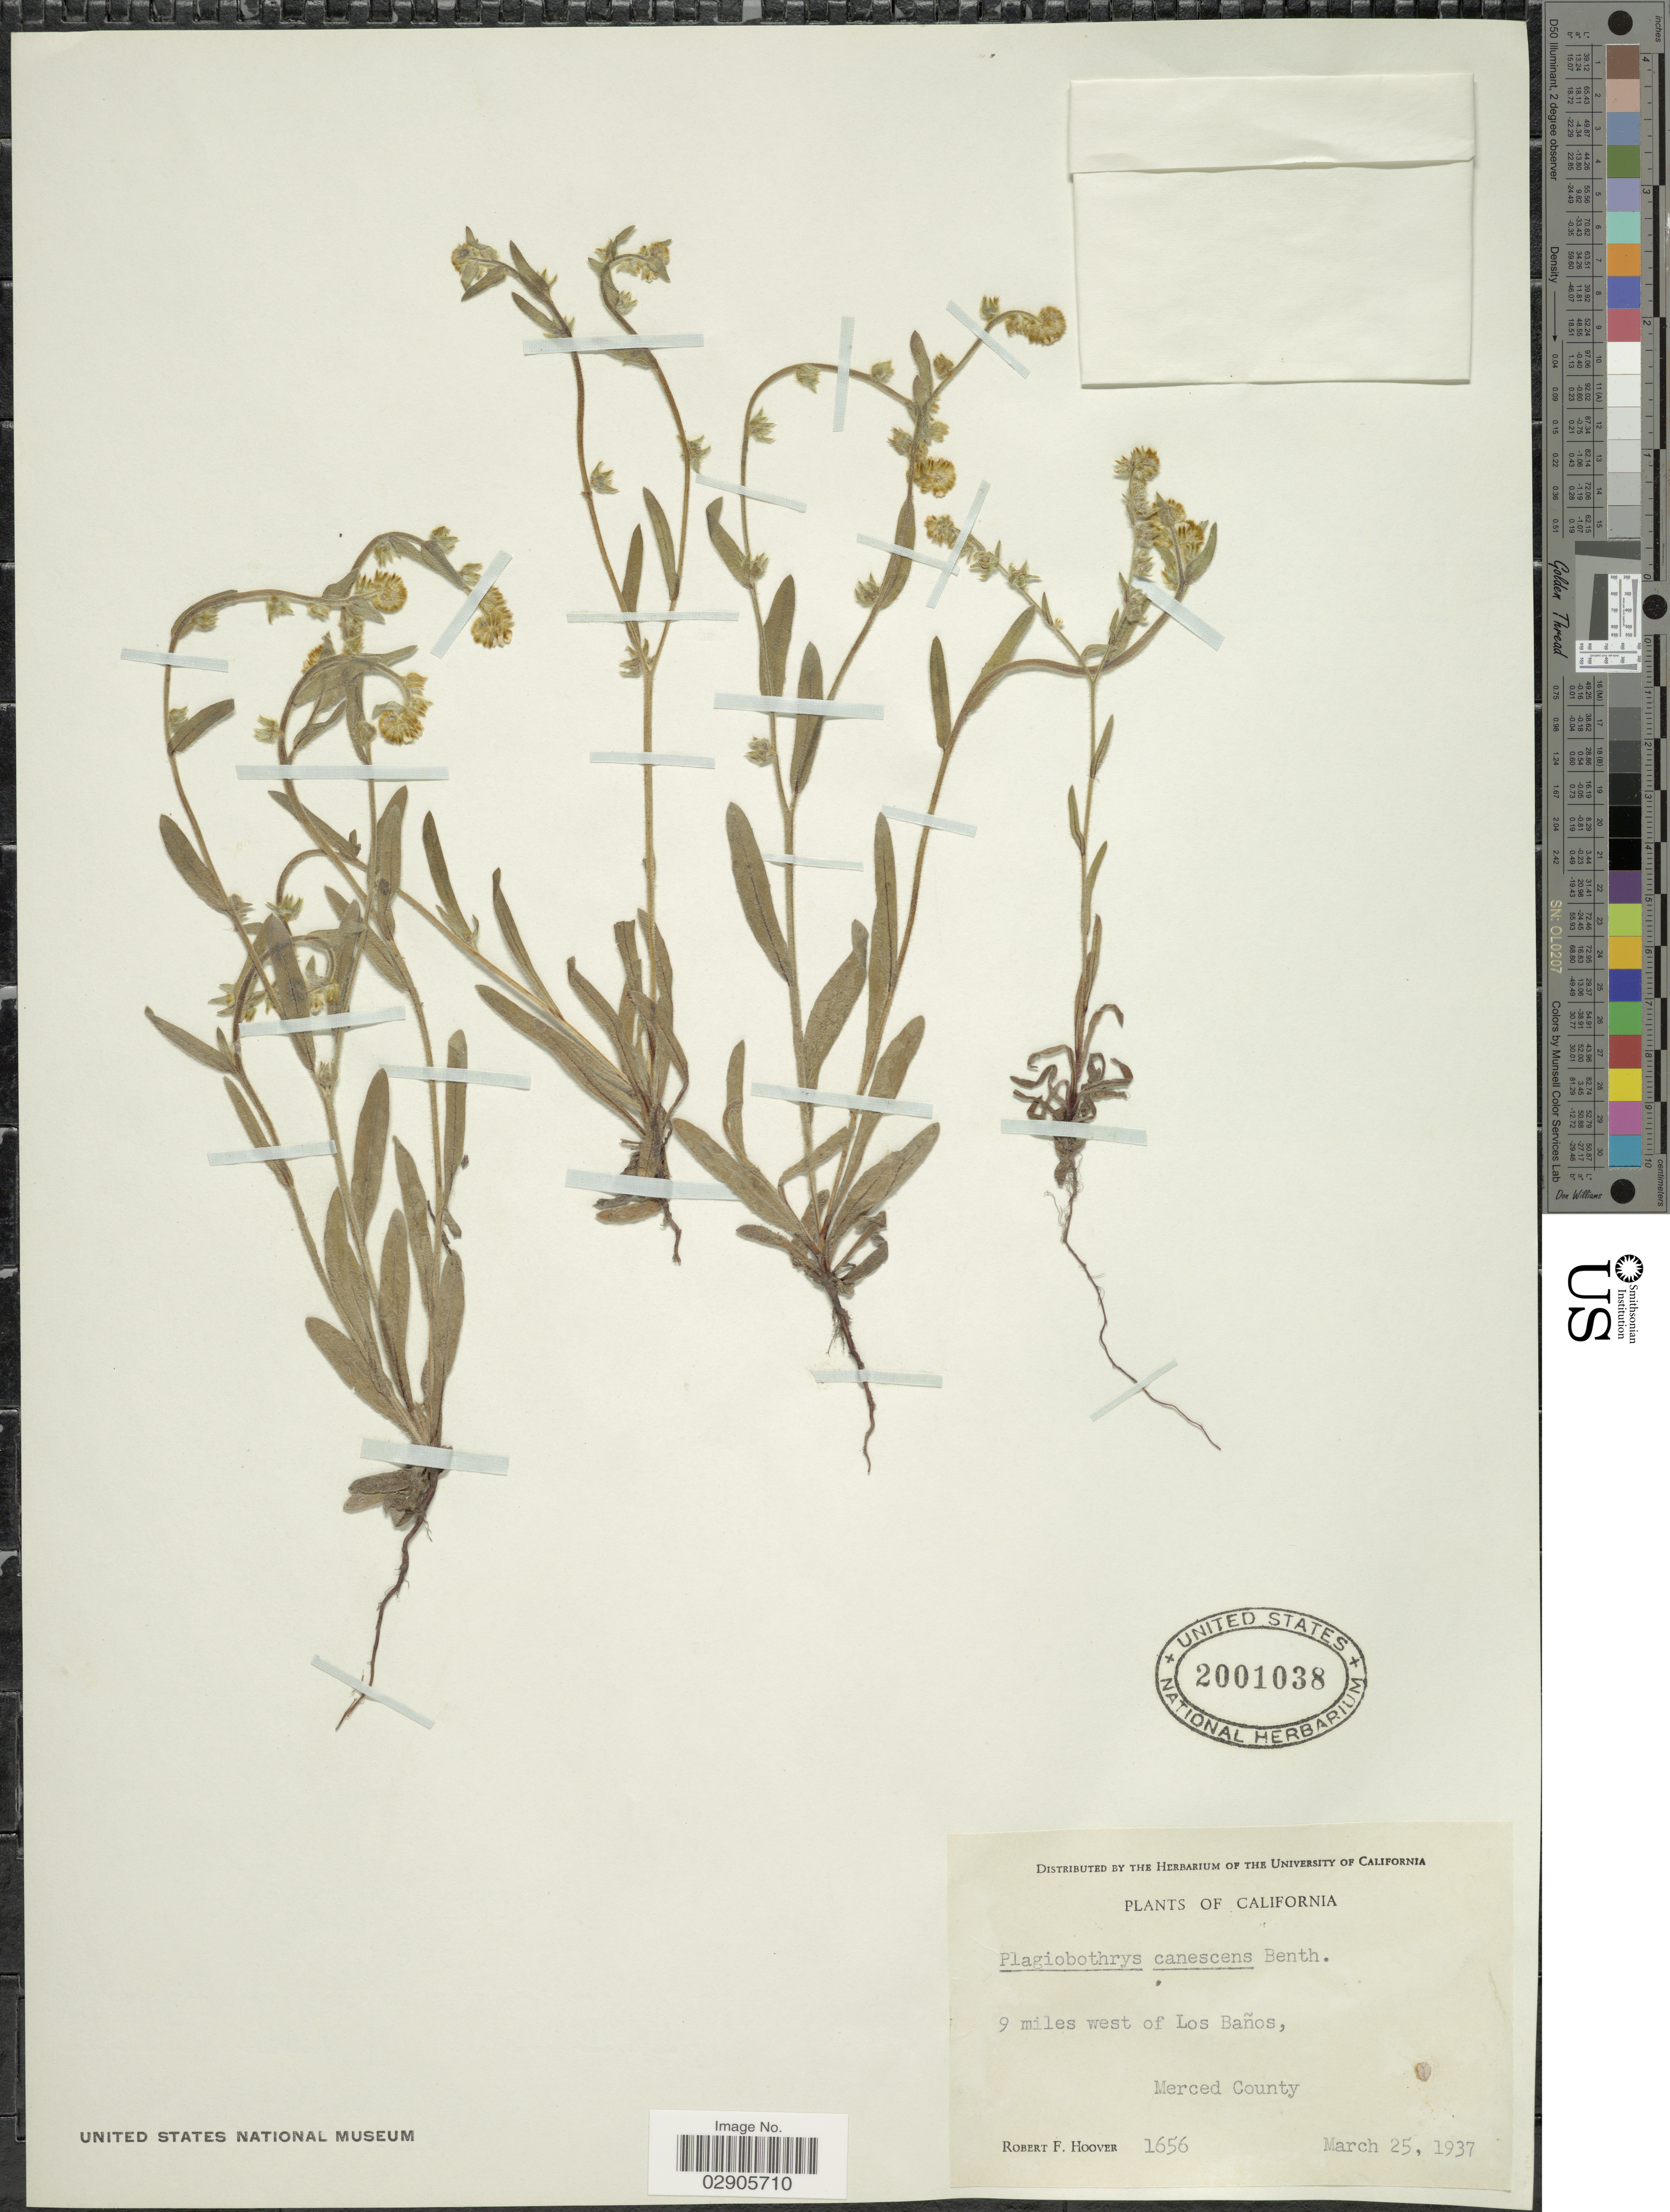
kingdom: Plantae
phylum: Tracheophyta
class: Magnoliopsida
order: Boraginales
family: Boraginaceae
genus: Plagiobothrys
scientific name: Plagiobothrys canescens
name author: Benth.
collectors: R. F. Hoover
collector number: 1656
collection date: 1937-03-25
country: United States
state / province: California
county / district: Merced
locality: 9 miles west of Los Baños, Merced County.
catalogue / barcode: US 2001038